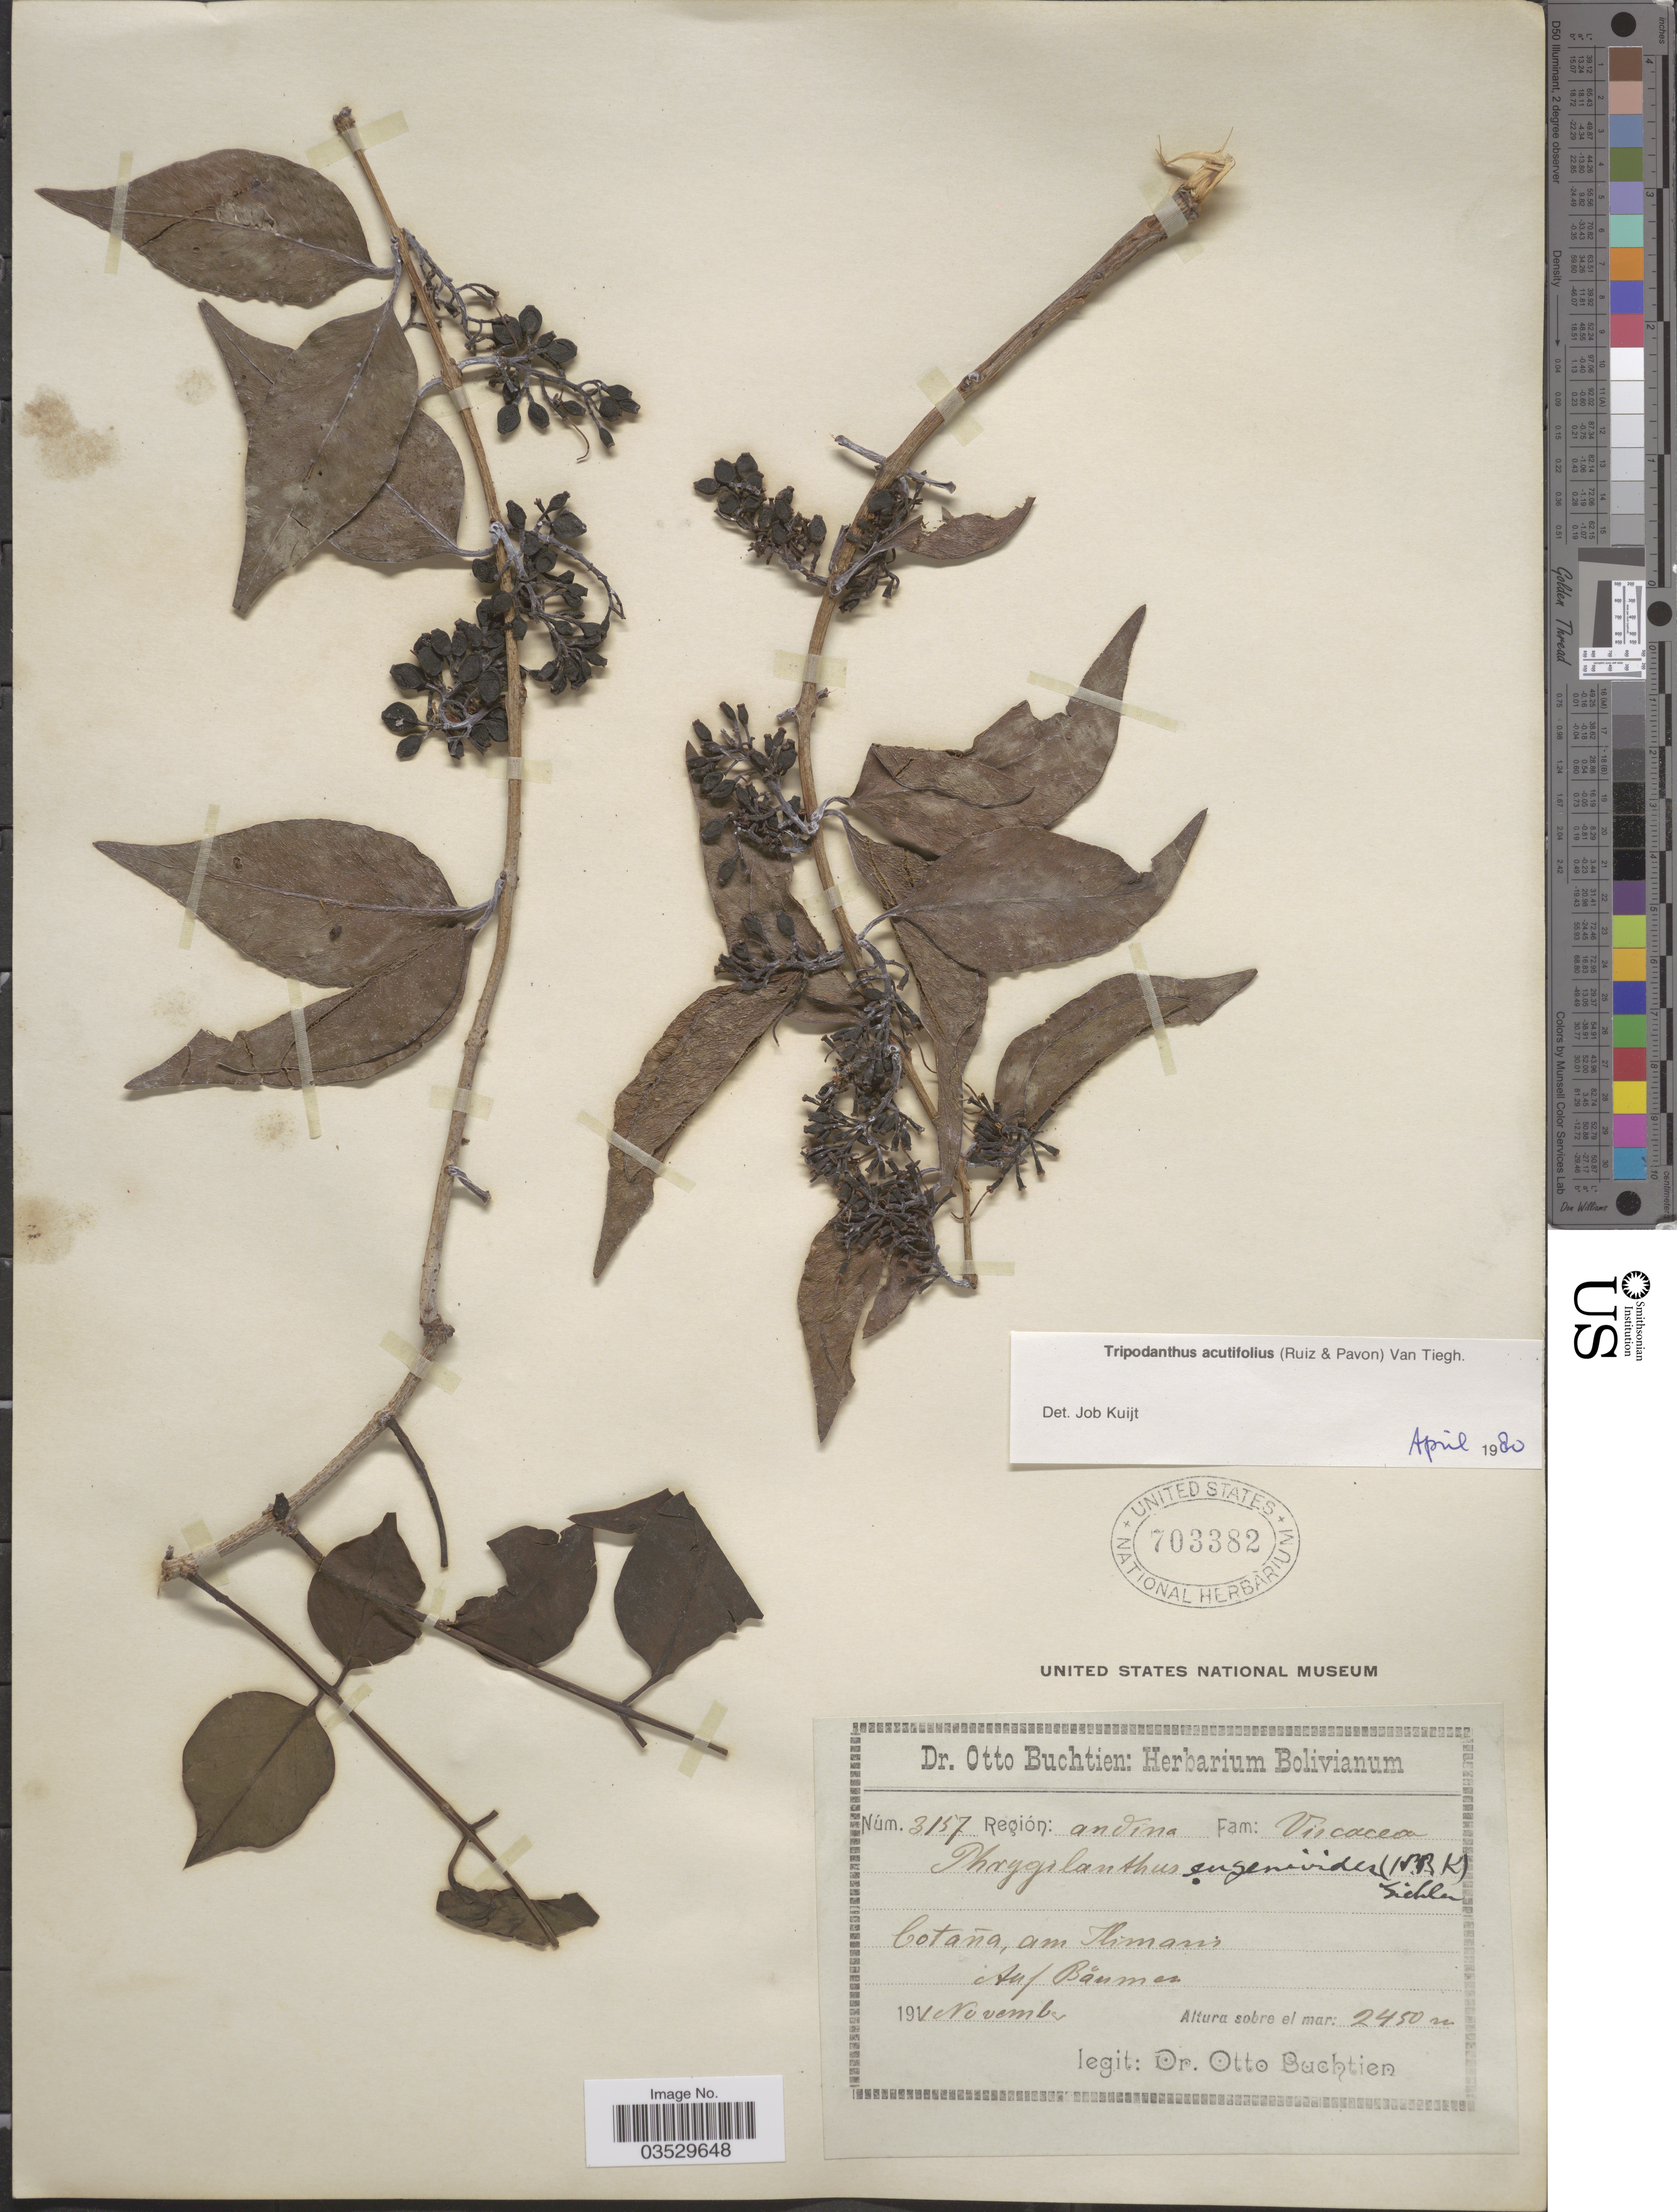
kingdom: Plantae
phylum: Tracheophyta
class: Magnoliopsida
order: Santalales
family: Loranthaceae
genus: Tripodanthus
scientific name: Tripodanthus acutifolius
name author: Tiegh.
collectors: O. Buchtien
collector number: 3157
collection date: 1911-11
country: Bolivia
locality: Región: andina. Cotaña, am Ilimani Auf Báumen.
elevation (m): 2450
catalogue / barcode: US 703382